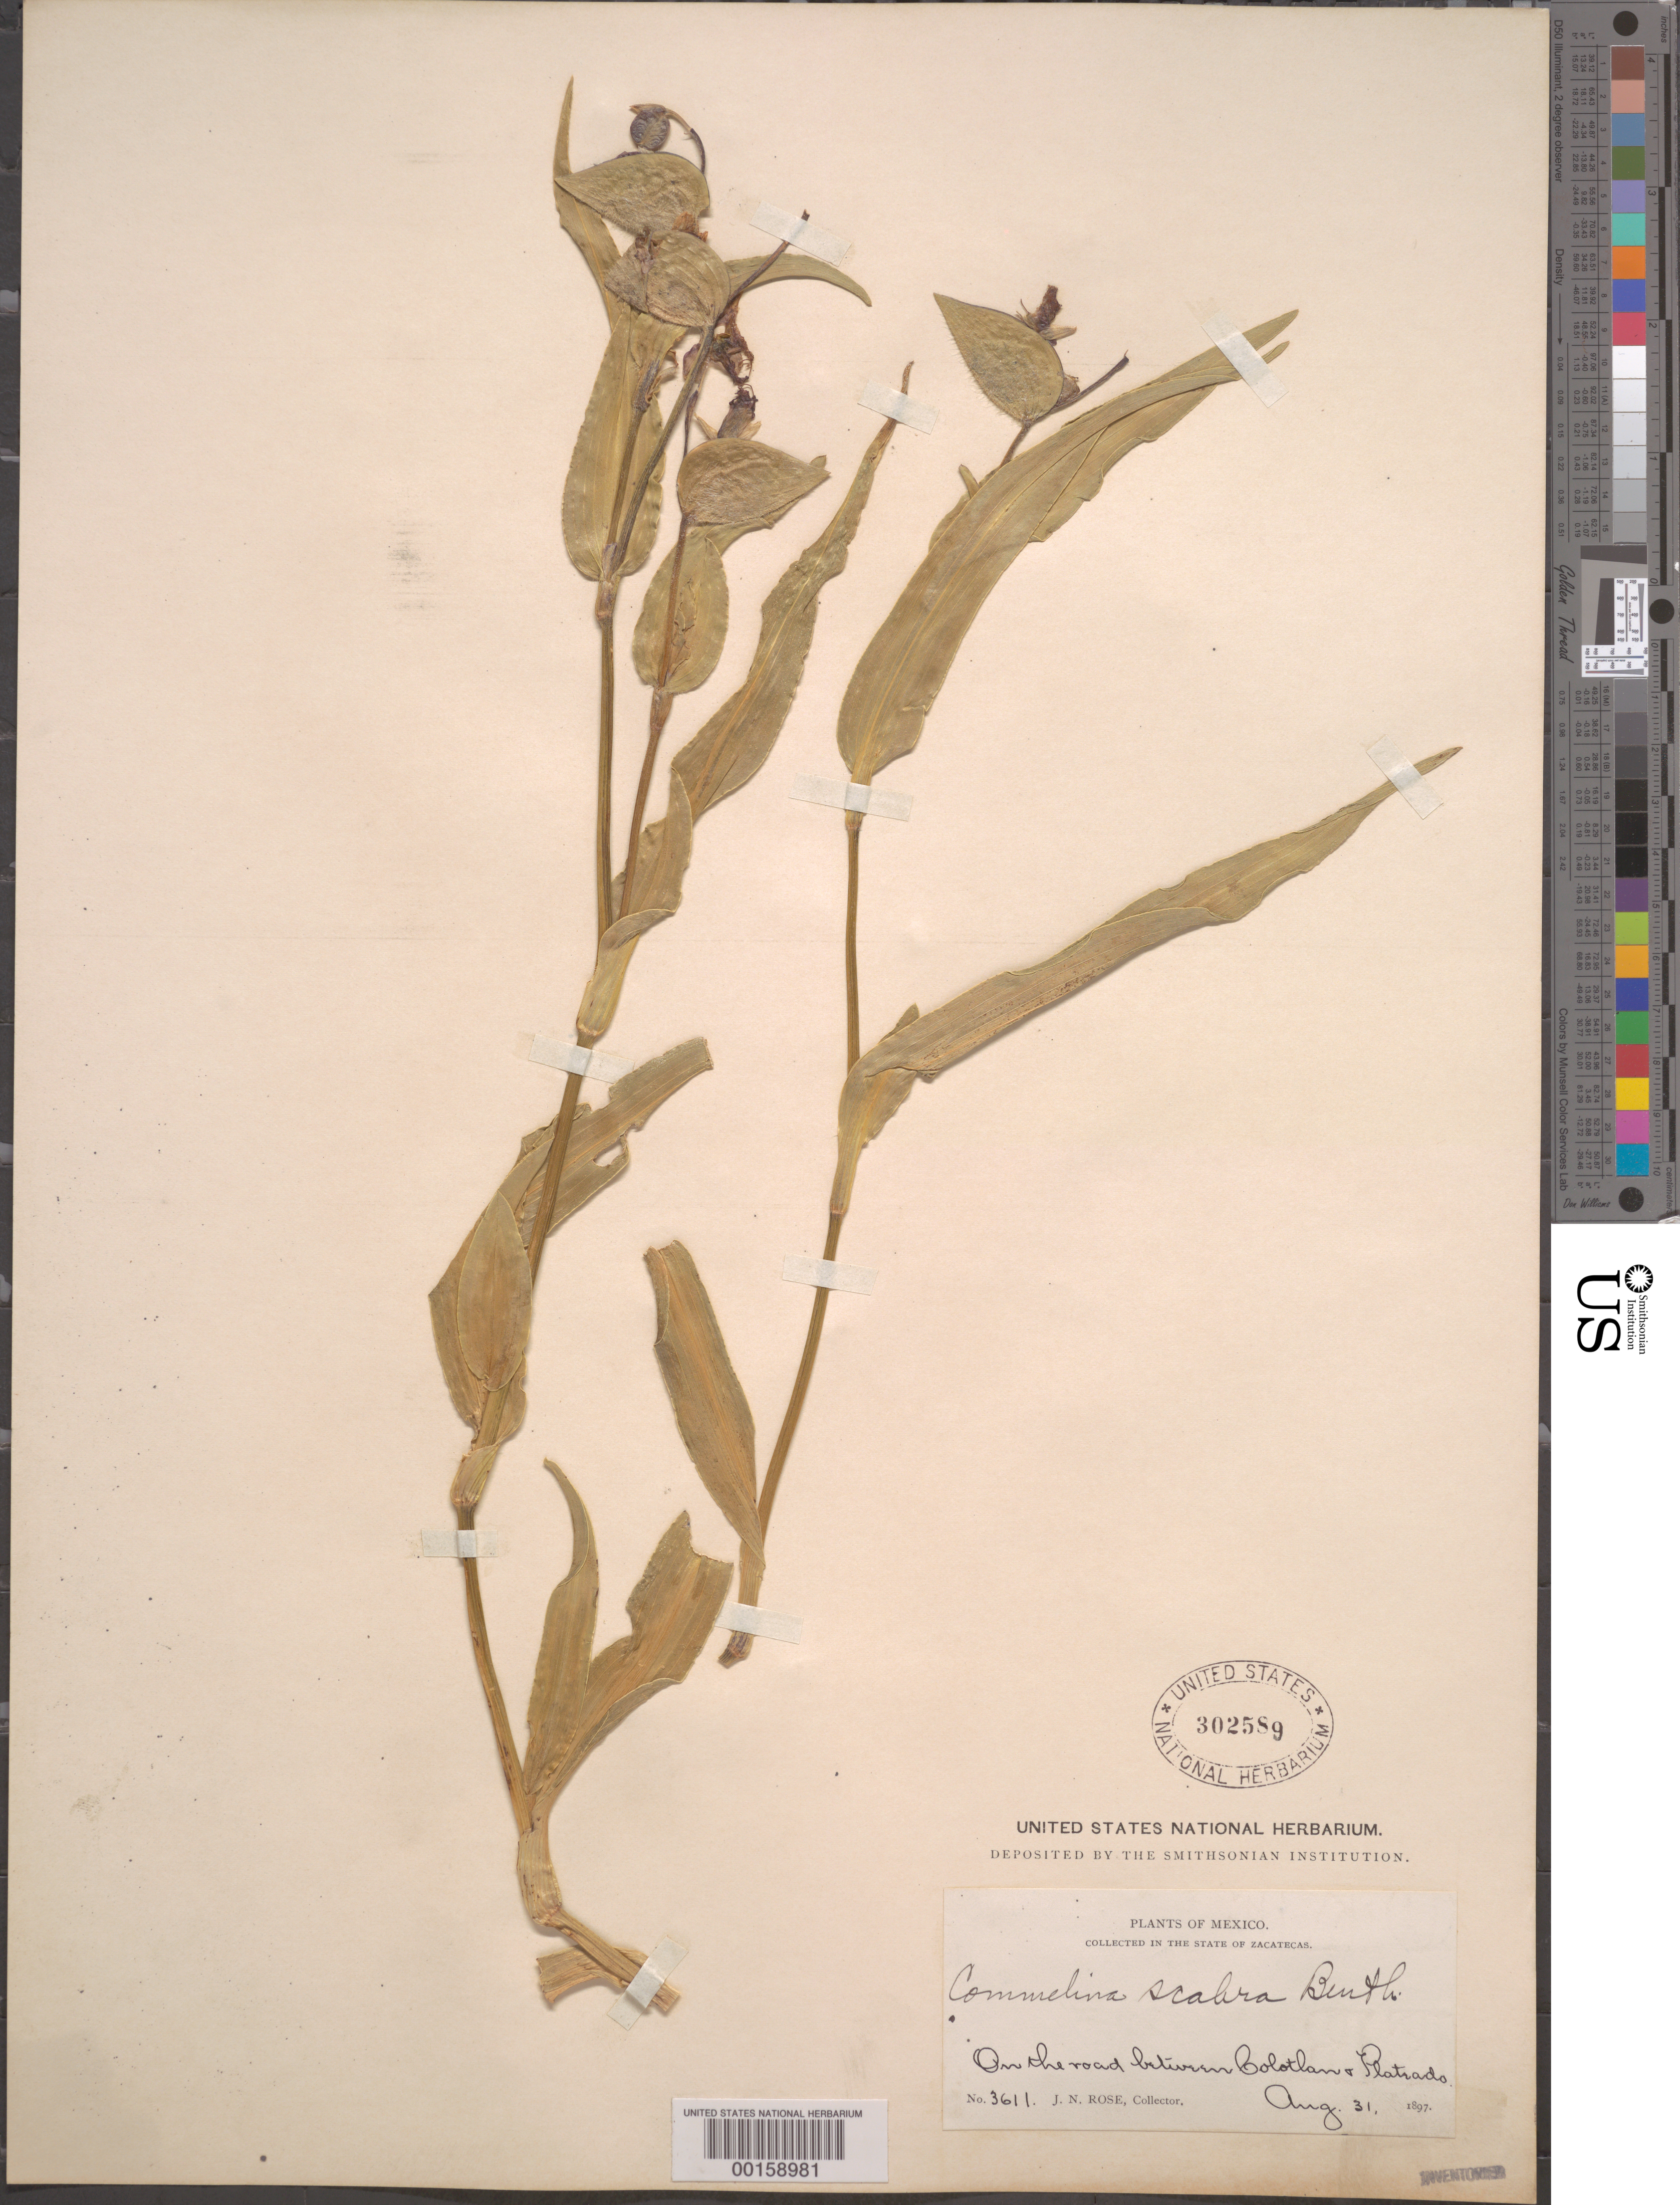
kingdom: Plantae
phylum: Tracheophyta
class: Liliopsida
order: Commelinales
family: Commelinaceae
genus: Commelina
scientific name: Commelina scabra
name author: Benth.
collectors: J. N. Rose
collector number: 3611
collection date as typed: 31 Aug 1897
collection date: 1897-08-31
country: Mexico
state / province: Zacatecas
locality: Between colotlan and platrado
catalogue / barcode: US 302589